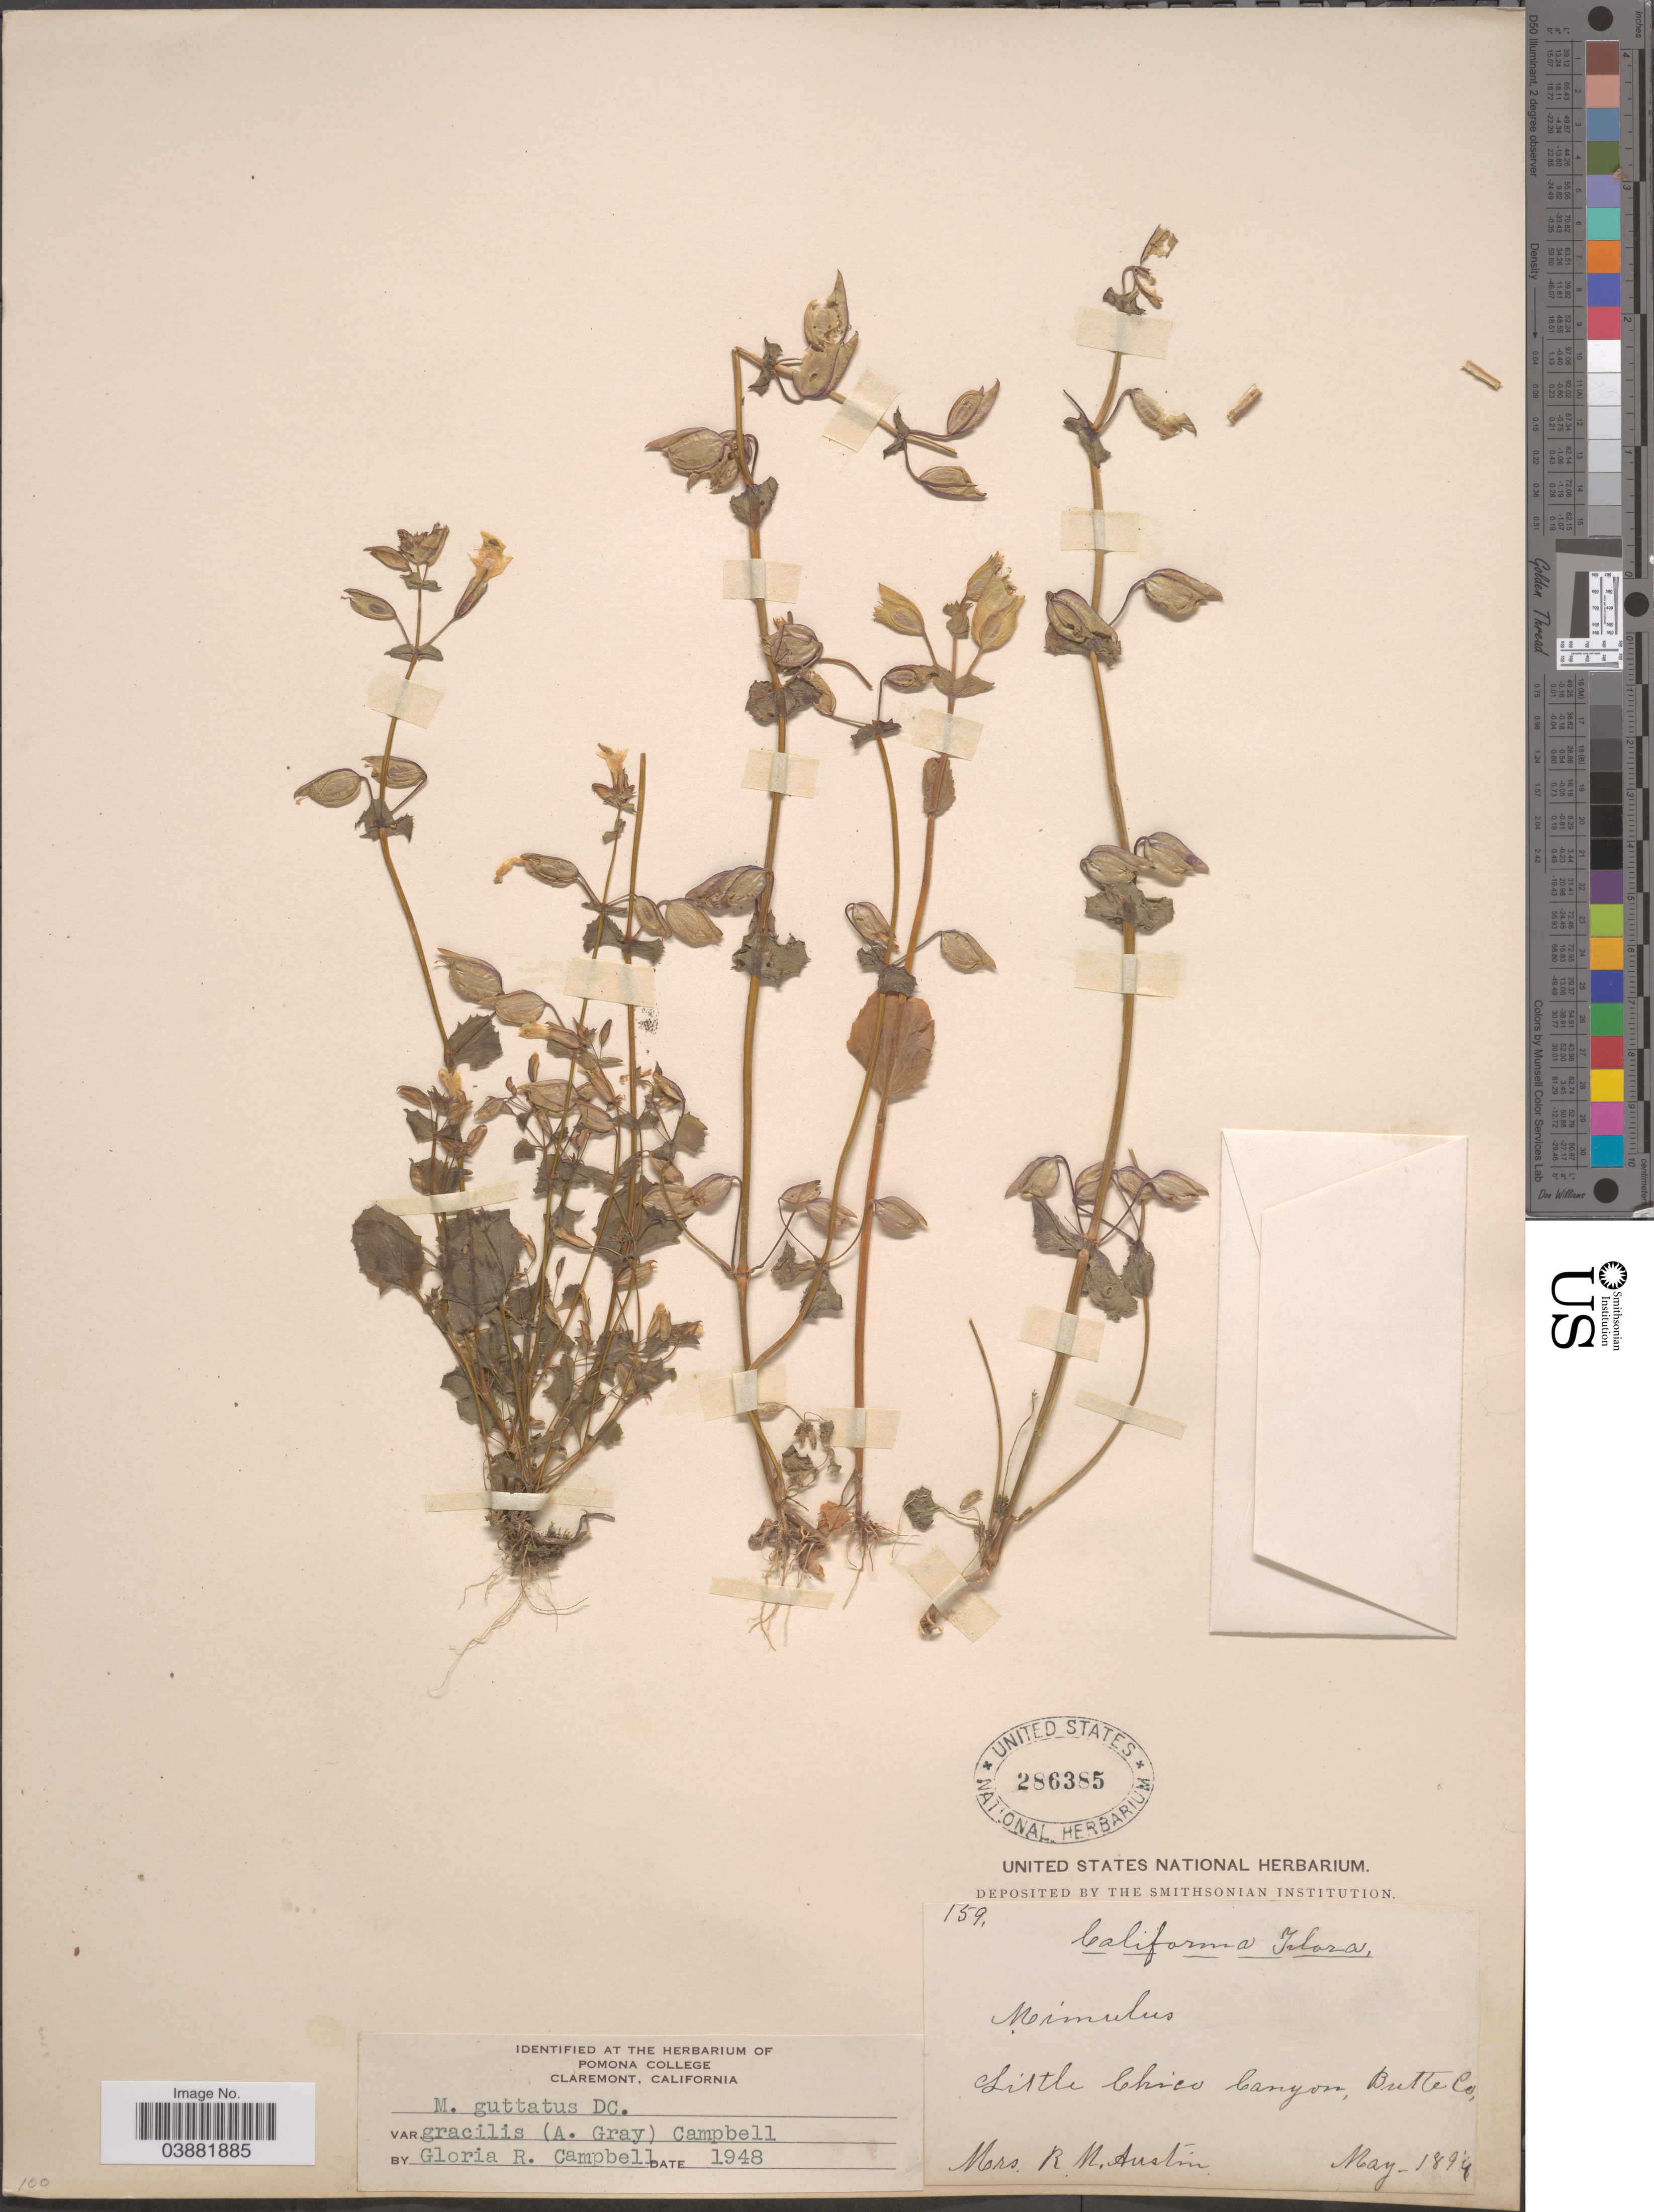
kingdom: Plantae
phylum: Tracheophyta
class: Magnoliopsida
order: Lamiales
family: Phrymaceae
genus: Mimulus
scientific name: Mimulus guttatus var. gracilis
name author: (A. Gray) G.R. Campb.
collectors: R. Austin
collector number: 159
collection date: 1894-05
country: United States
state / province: California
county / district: Butte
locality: Little Chico Canyon, Butte Co.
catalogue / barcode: US 286385